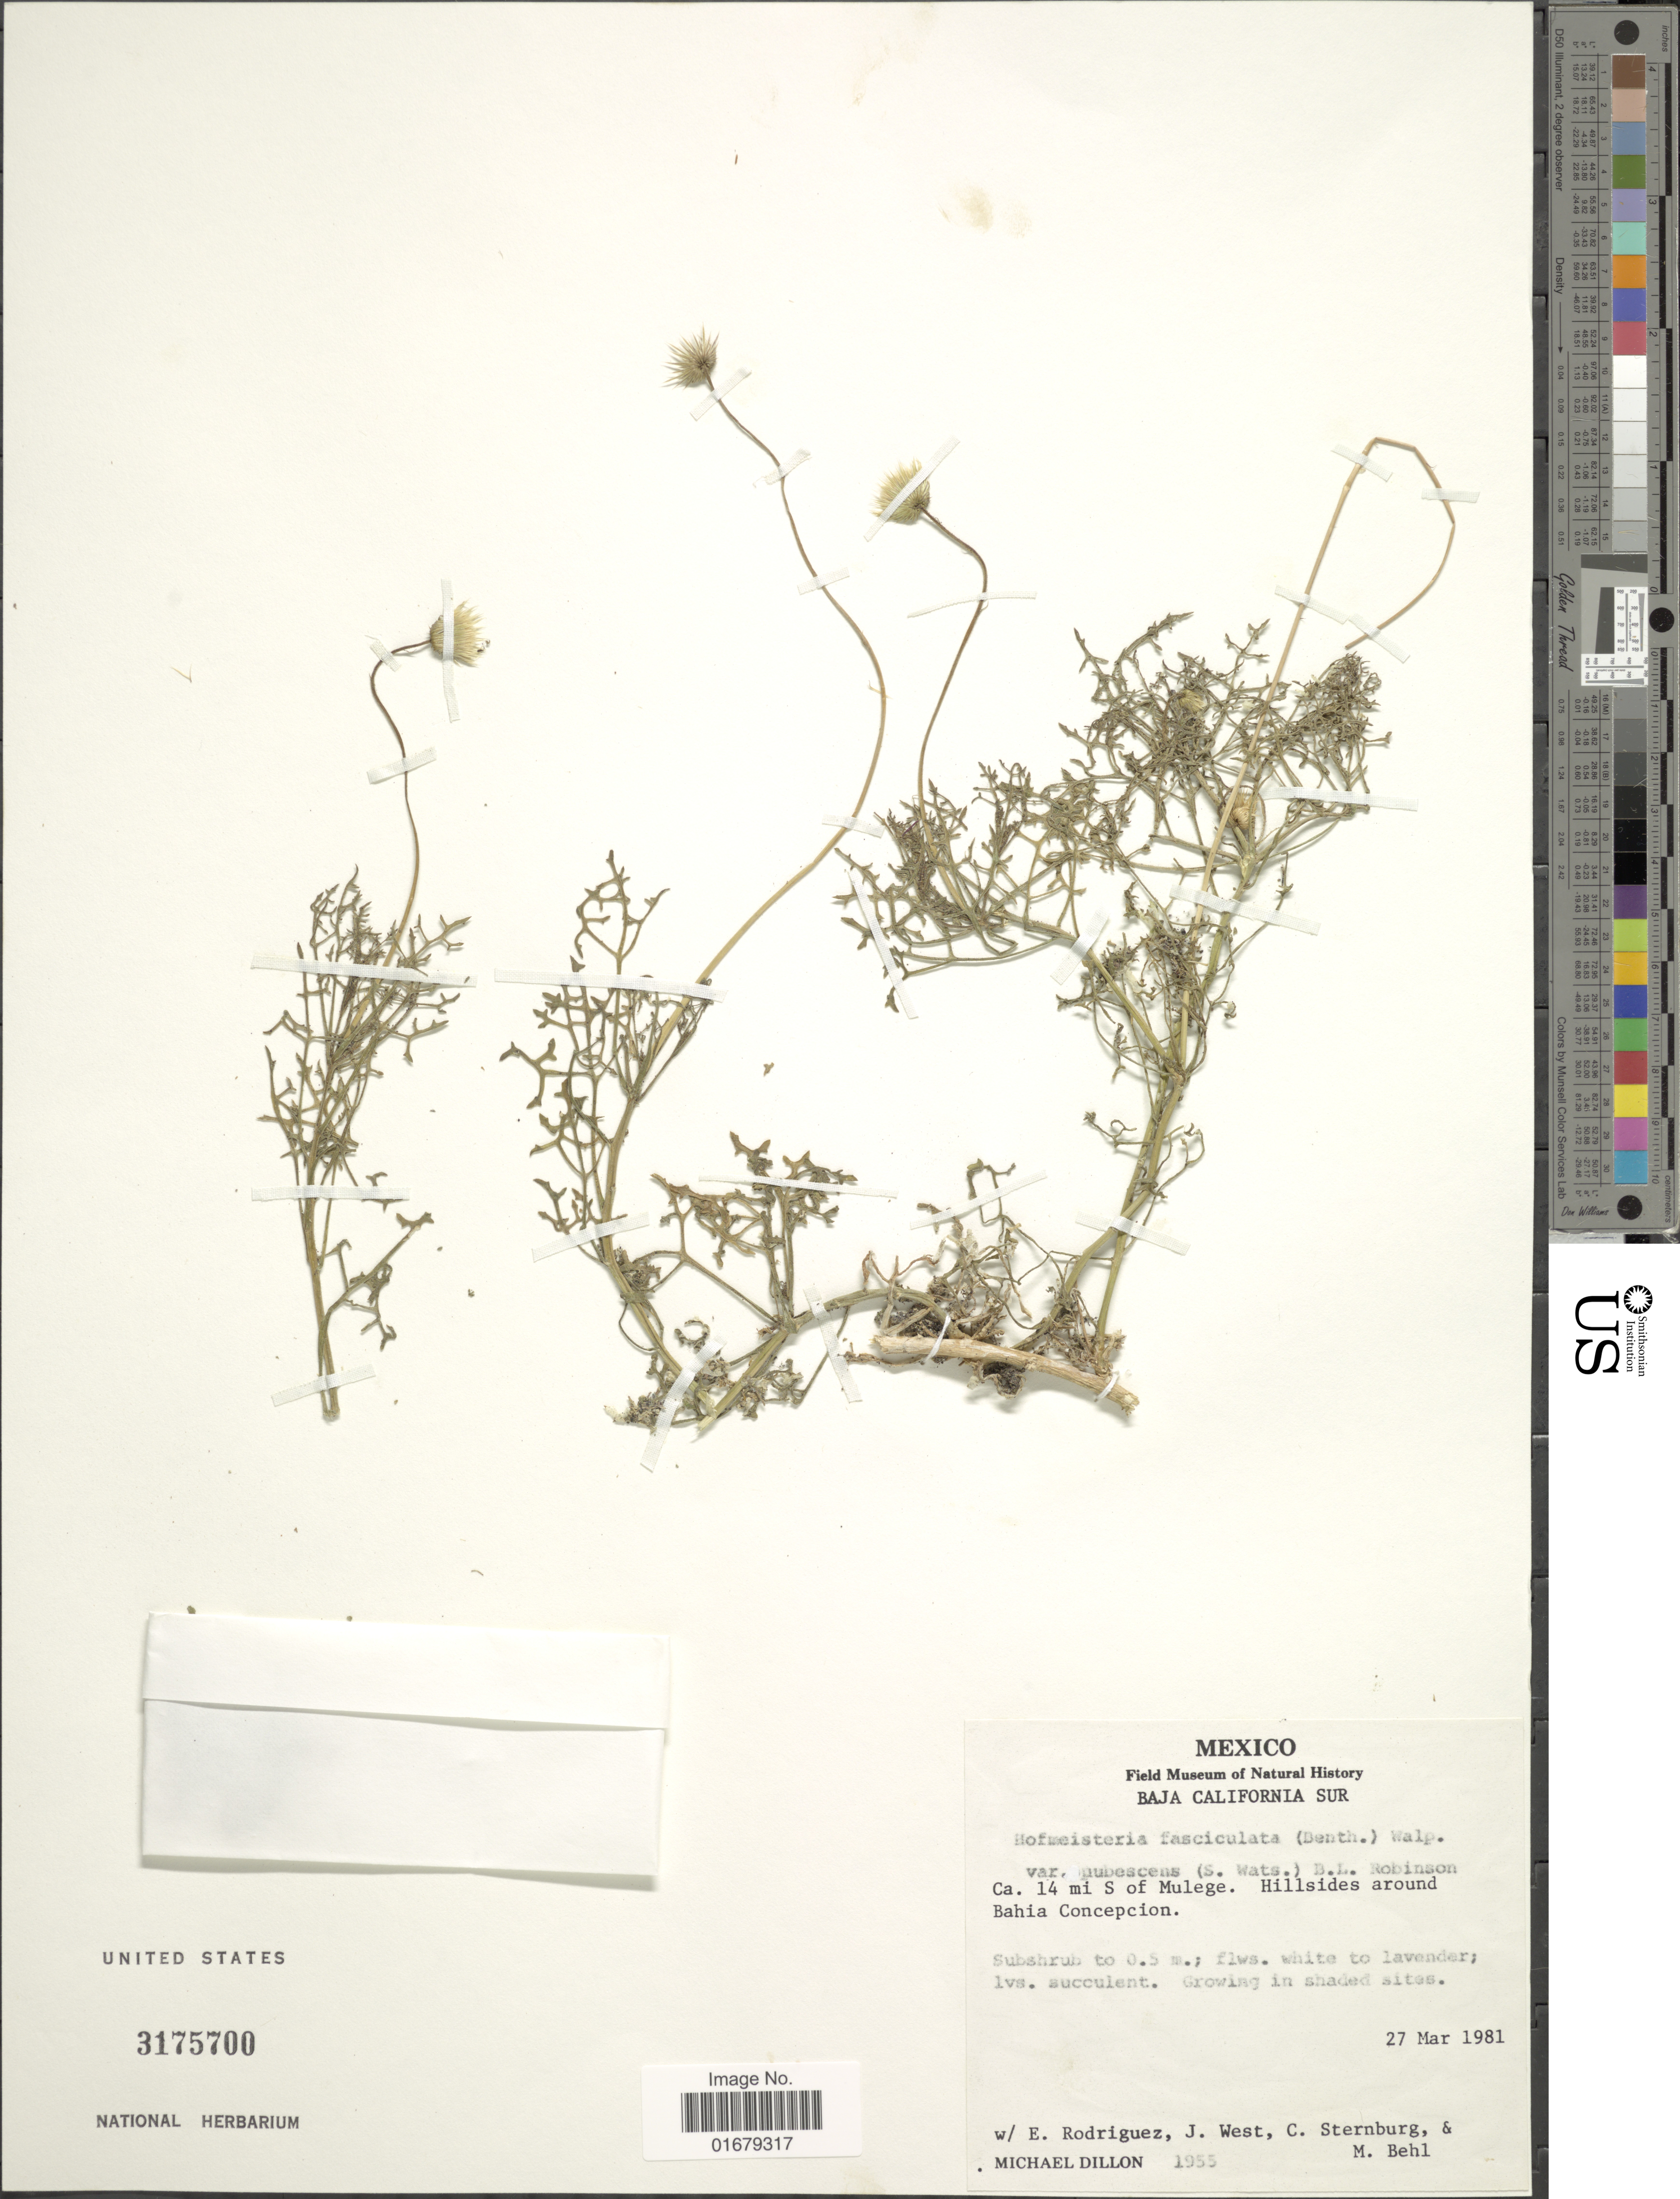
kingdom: Plantae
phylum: Tracheophyta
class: Magnoliopsida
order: Asterales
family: Asteraceae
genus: Hofmeisteria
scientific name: Hofmeisteria fasciculata var. pubescens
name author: (S. Watson) B.L. Rob.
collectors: M. O. Dillon, E. Rodriguez, J. West, C. Sternberg & M. Bhel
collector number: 1955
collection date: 1981-03-27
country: Mexico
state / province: Baja California Sur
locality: Ca 14. mi S of Mulege, Hillside around Bahia Conception.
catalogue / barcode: US 3175700